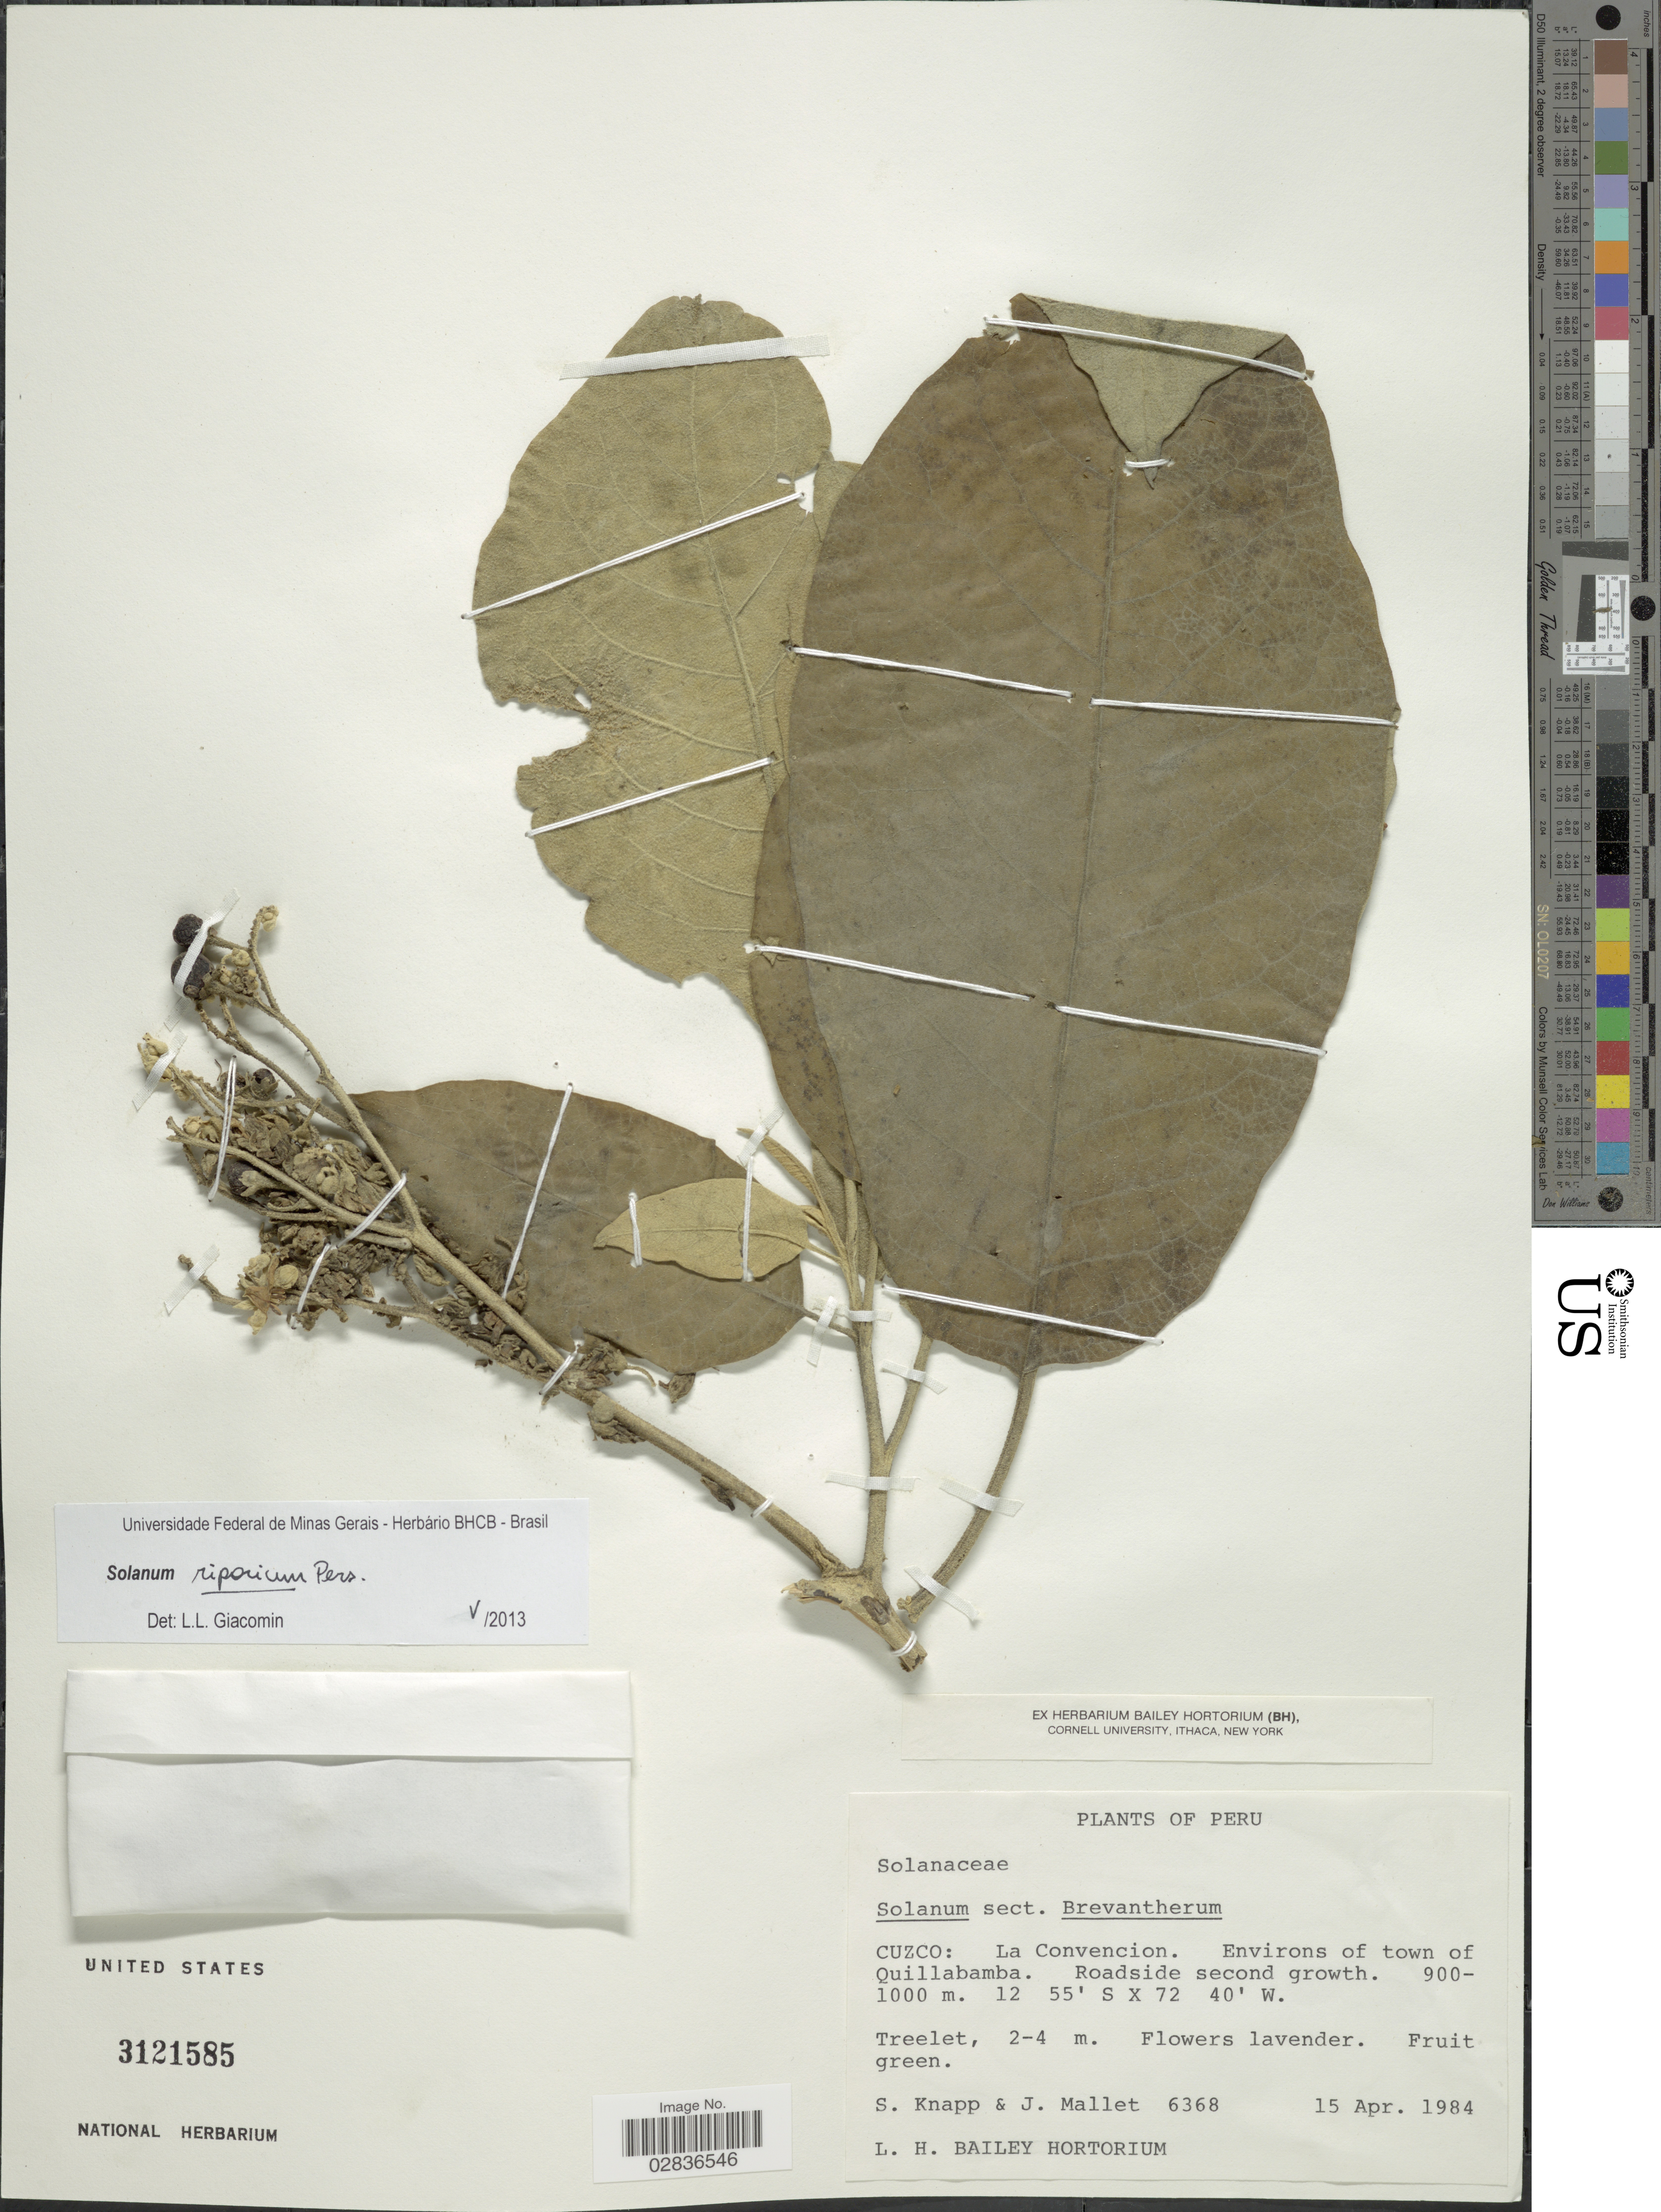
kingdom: Plantae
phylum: Tracheophyta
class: Magnoliopsida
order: Solanales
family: Solanaceae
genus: Solanum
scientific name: Solanum riparium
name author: Pers.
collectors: S. Knapp & J. Mallet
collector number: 6368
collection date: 1984-04-15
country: Peru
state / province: Cusco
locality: Cuzco: La Convencion. Environs of town of Quillabamba.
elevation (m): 900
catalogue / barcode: US 3121585